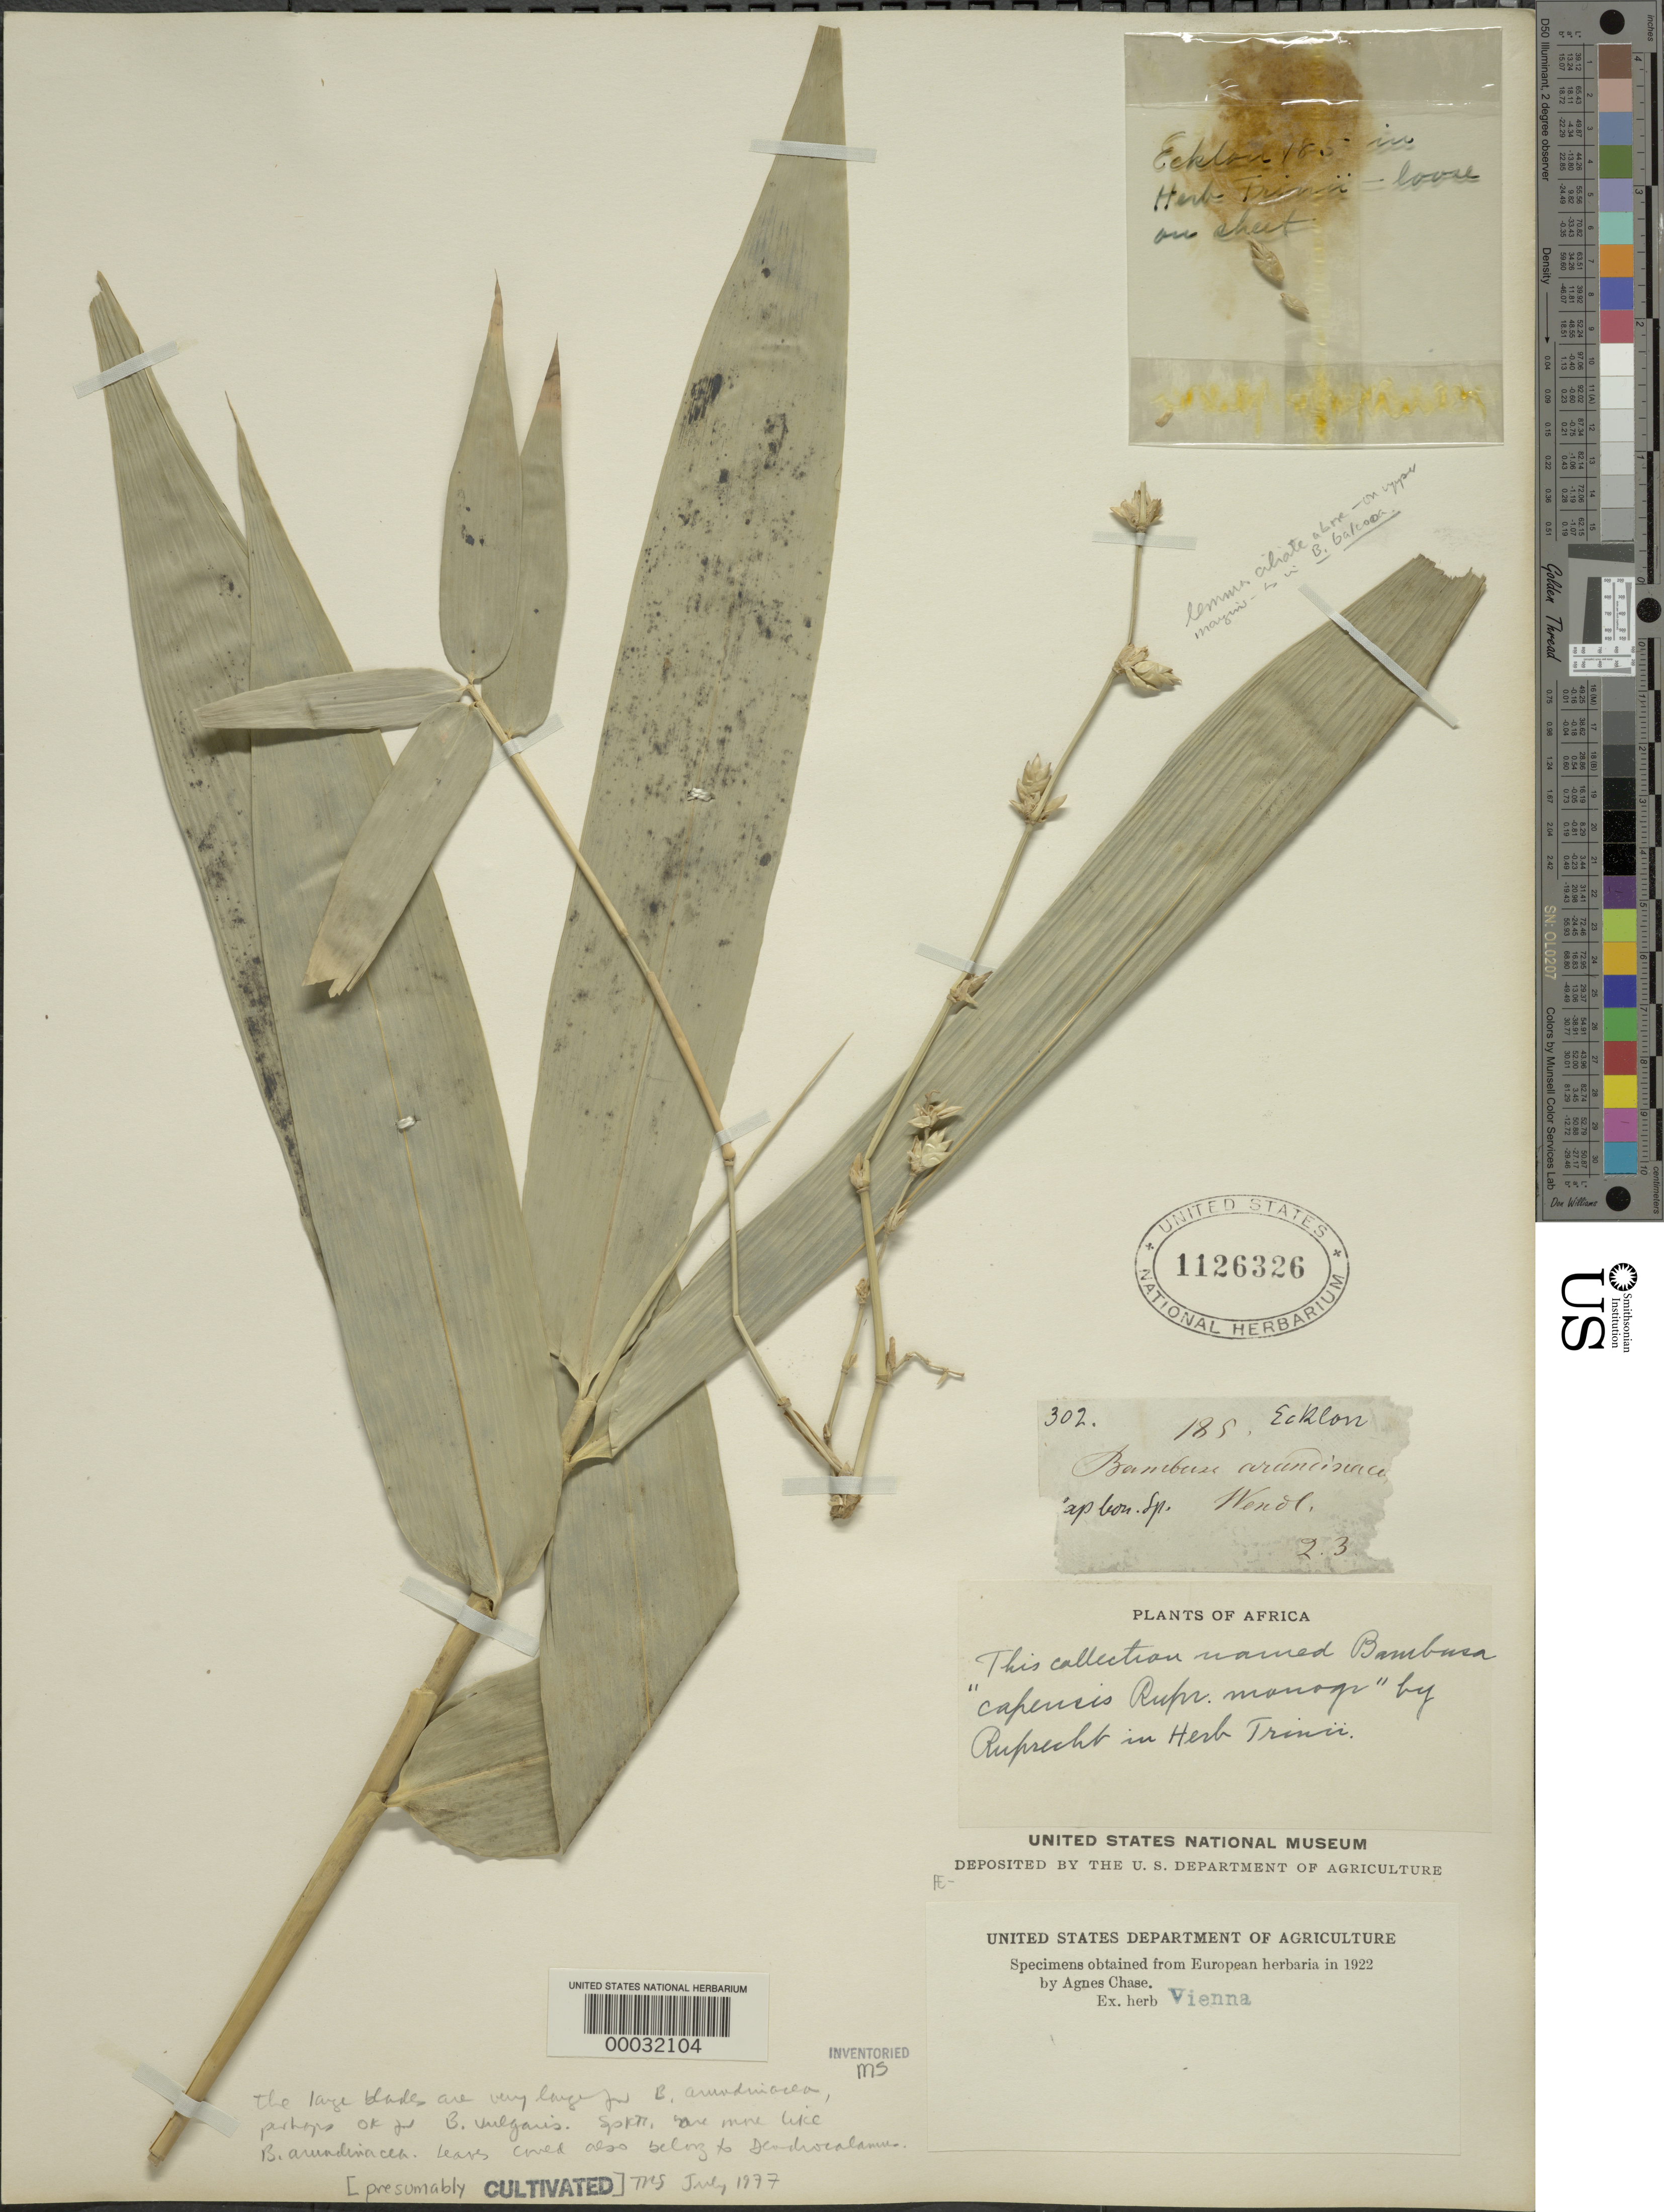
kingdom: Plantae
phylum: Tracheophyta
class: Liliopsida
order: Poales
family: Poaceae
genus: Bambusa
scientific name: Bambusa balcooa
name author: Roxb.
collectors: C. F. Ecklon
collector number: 185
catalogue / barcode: US 1126326